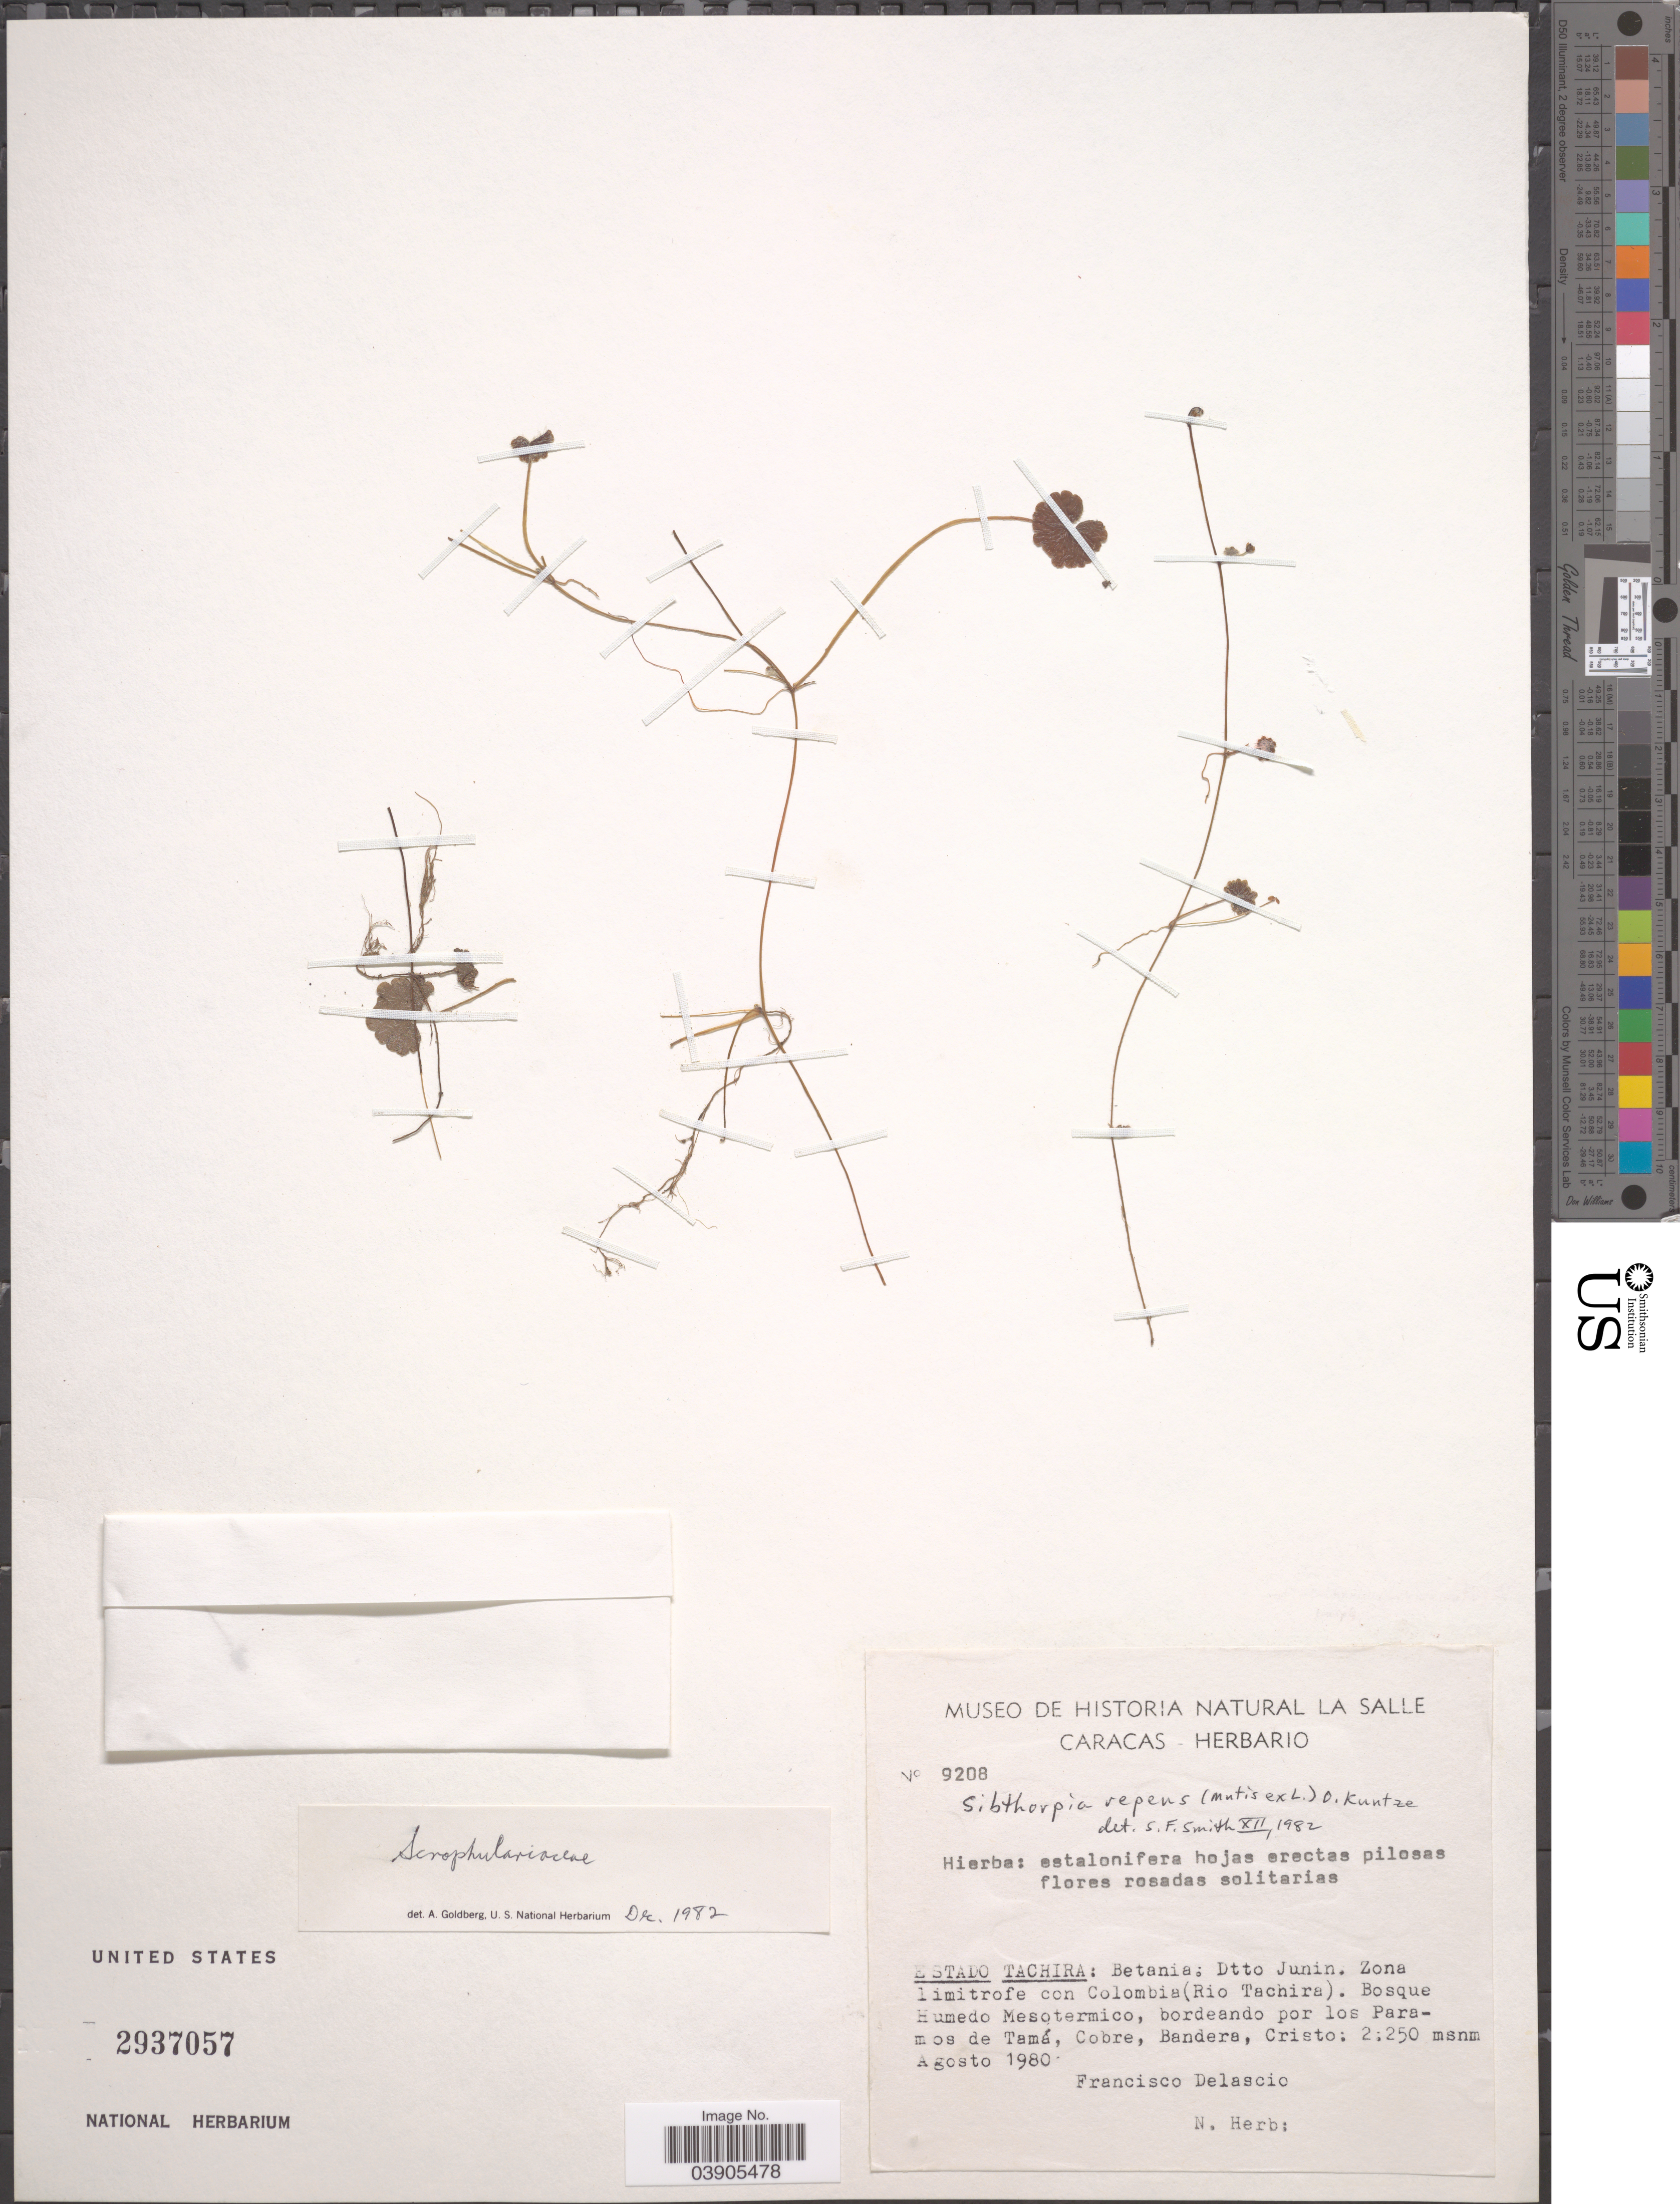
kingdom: Plantae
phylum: Tracheophyta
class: Magnoliopsida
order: Lamiales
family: Plantaginaceae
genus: Sibthorpia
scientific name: Sibthorpia repens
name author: (L.) Kuntze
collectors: F. Delascio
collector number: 9208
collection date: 1980-08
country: Venezuela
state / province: Tachira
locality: Betania: Dtto Junin. Zona limitrofe con Colombia (Rio Tachira).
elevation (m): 2250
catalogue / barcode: US 2937057